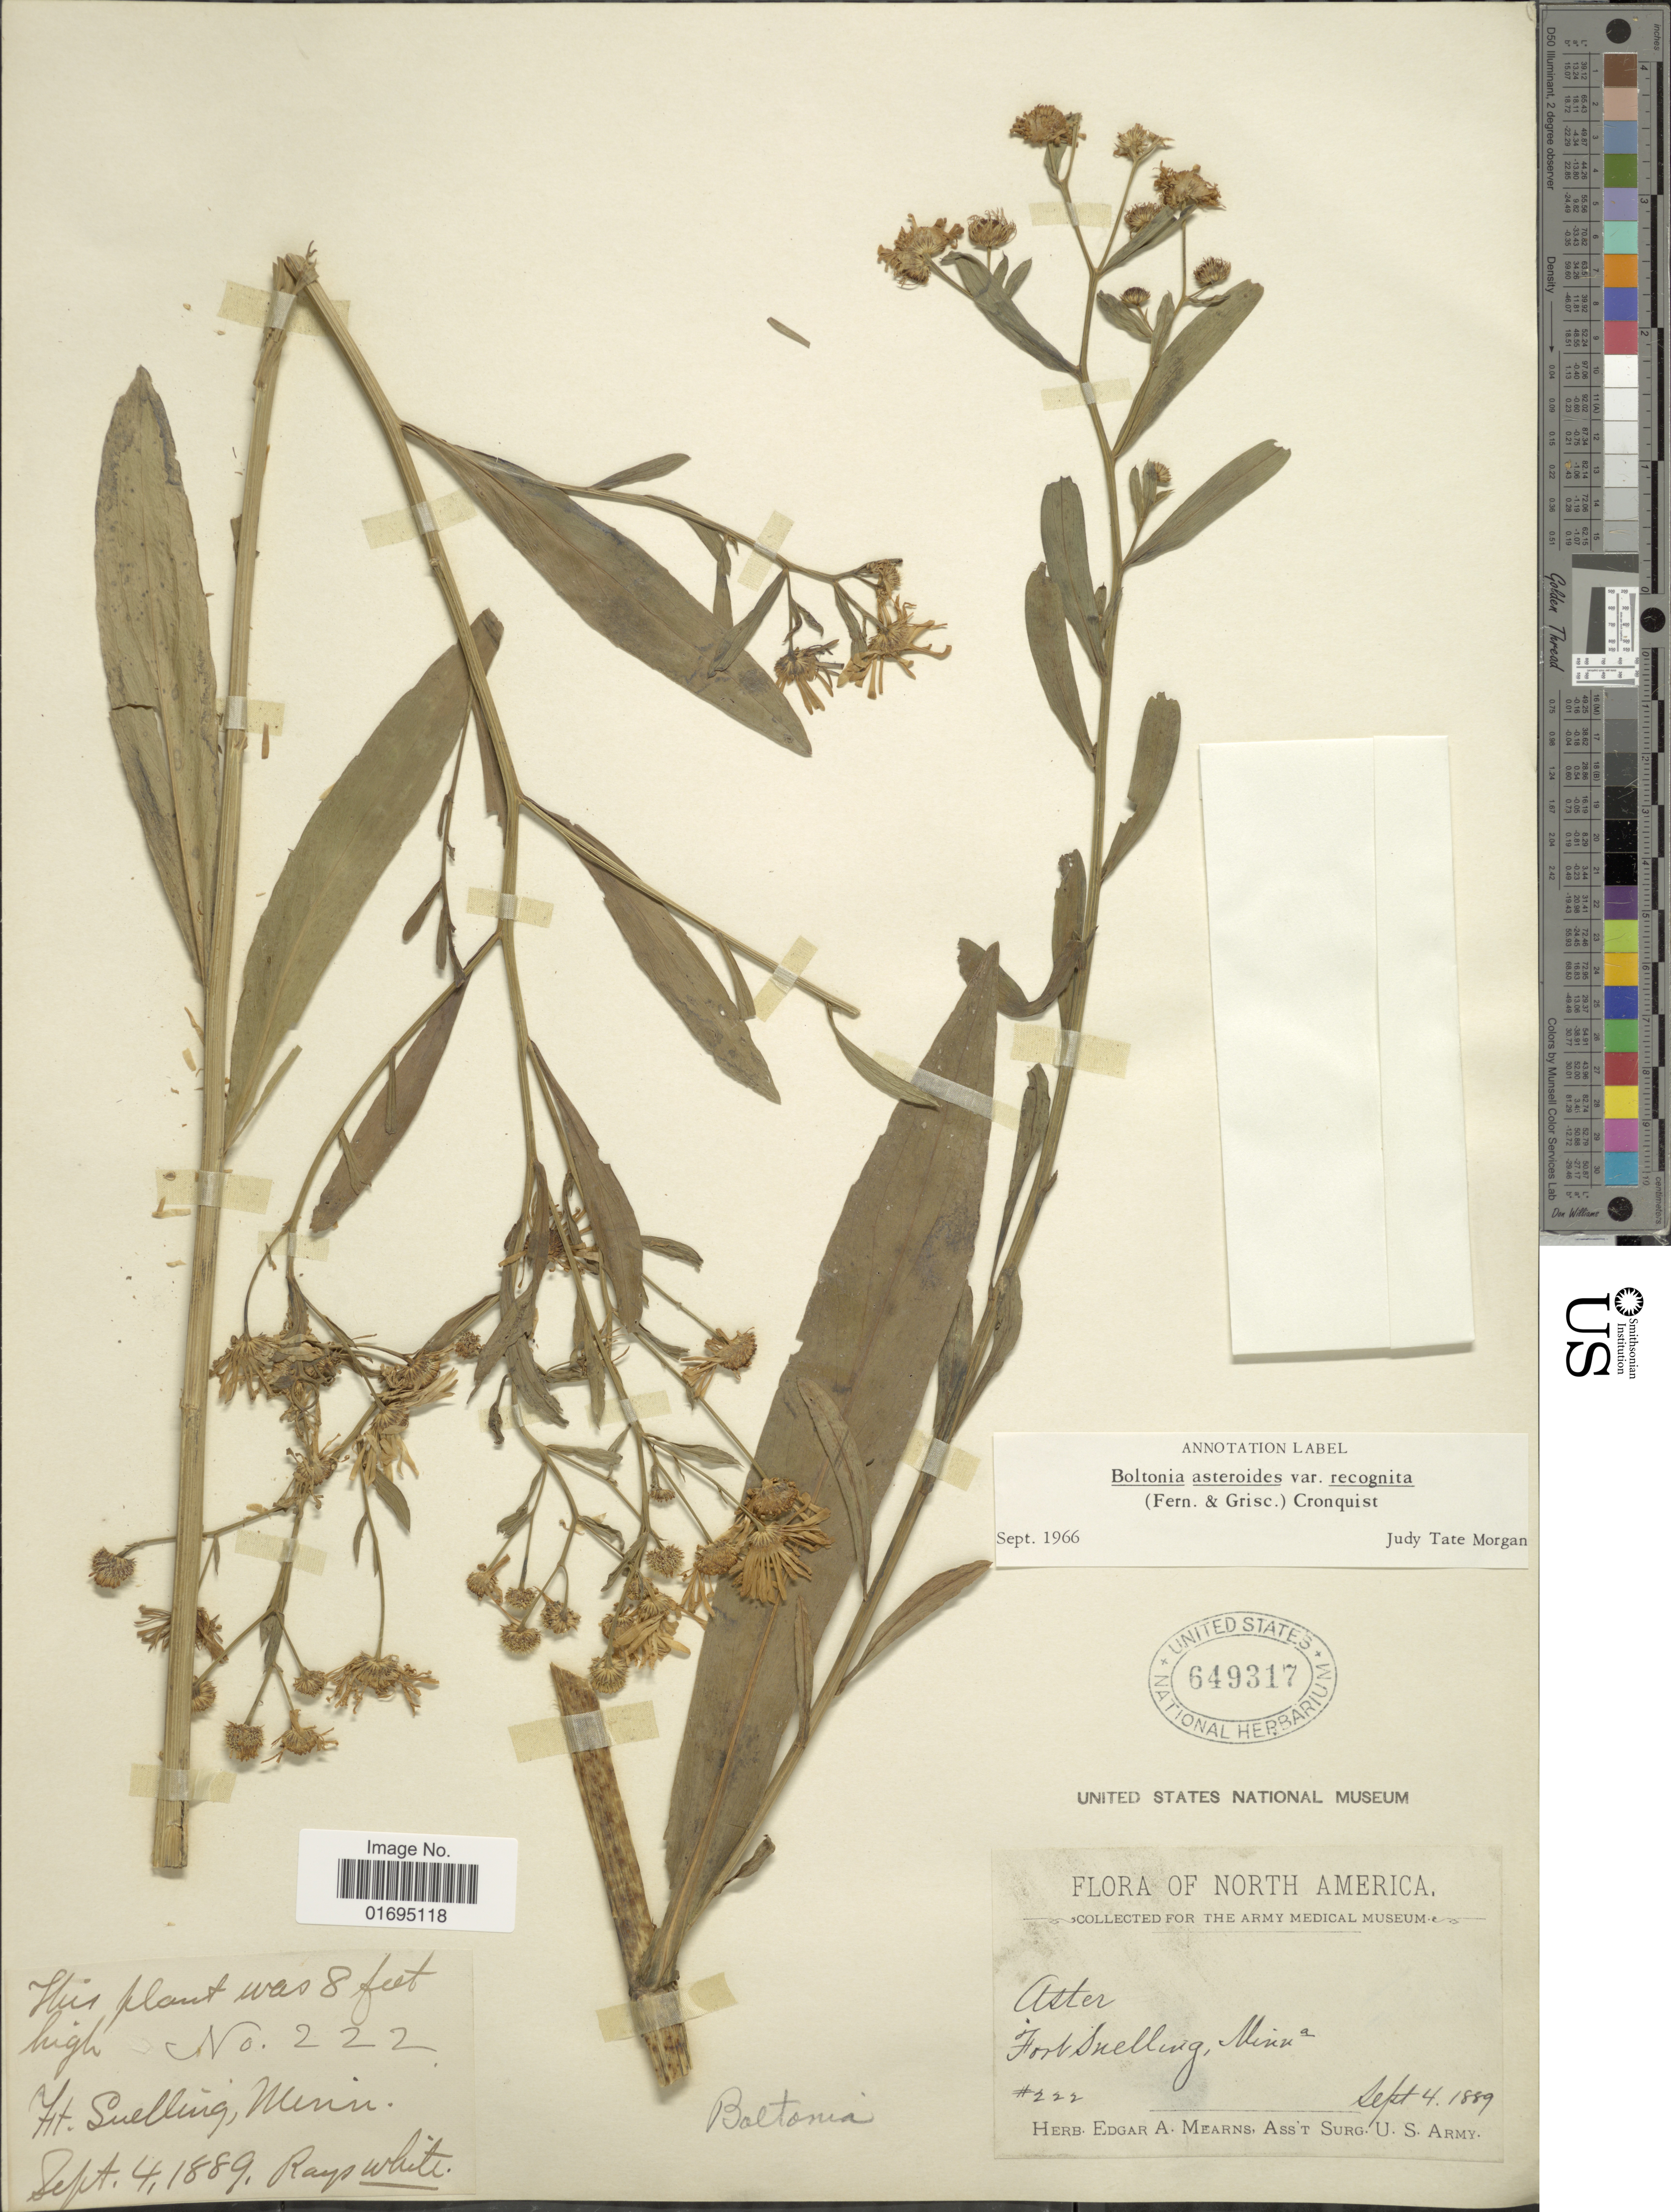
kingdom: Plantae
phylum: Tracheophyta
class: Magnoliopsida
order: Asterales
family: Asteraceae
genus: Boltonia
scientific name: Boltonia asteroides var. recognita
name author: (Fernald & Griscom) Cronq.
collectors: R. White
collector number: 222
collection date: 1889-09-04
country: United States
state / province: Minnesota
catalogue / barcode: US 649317